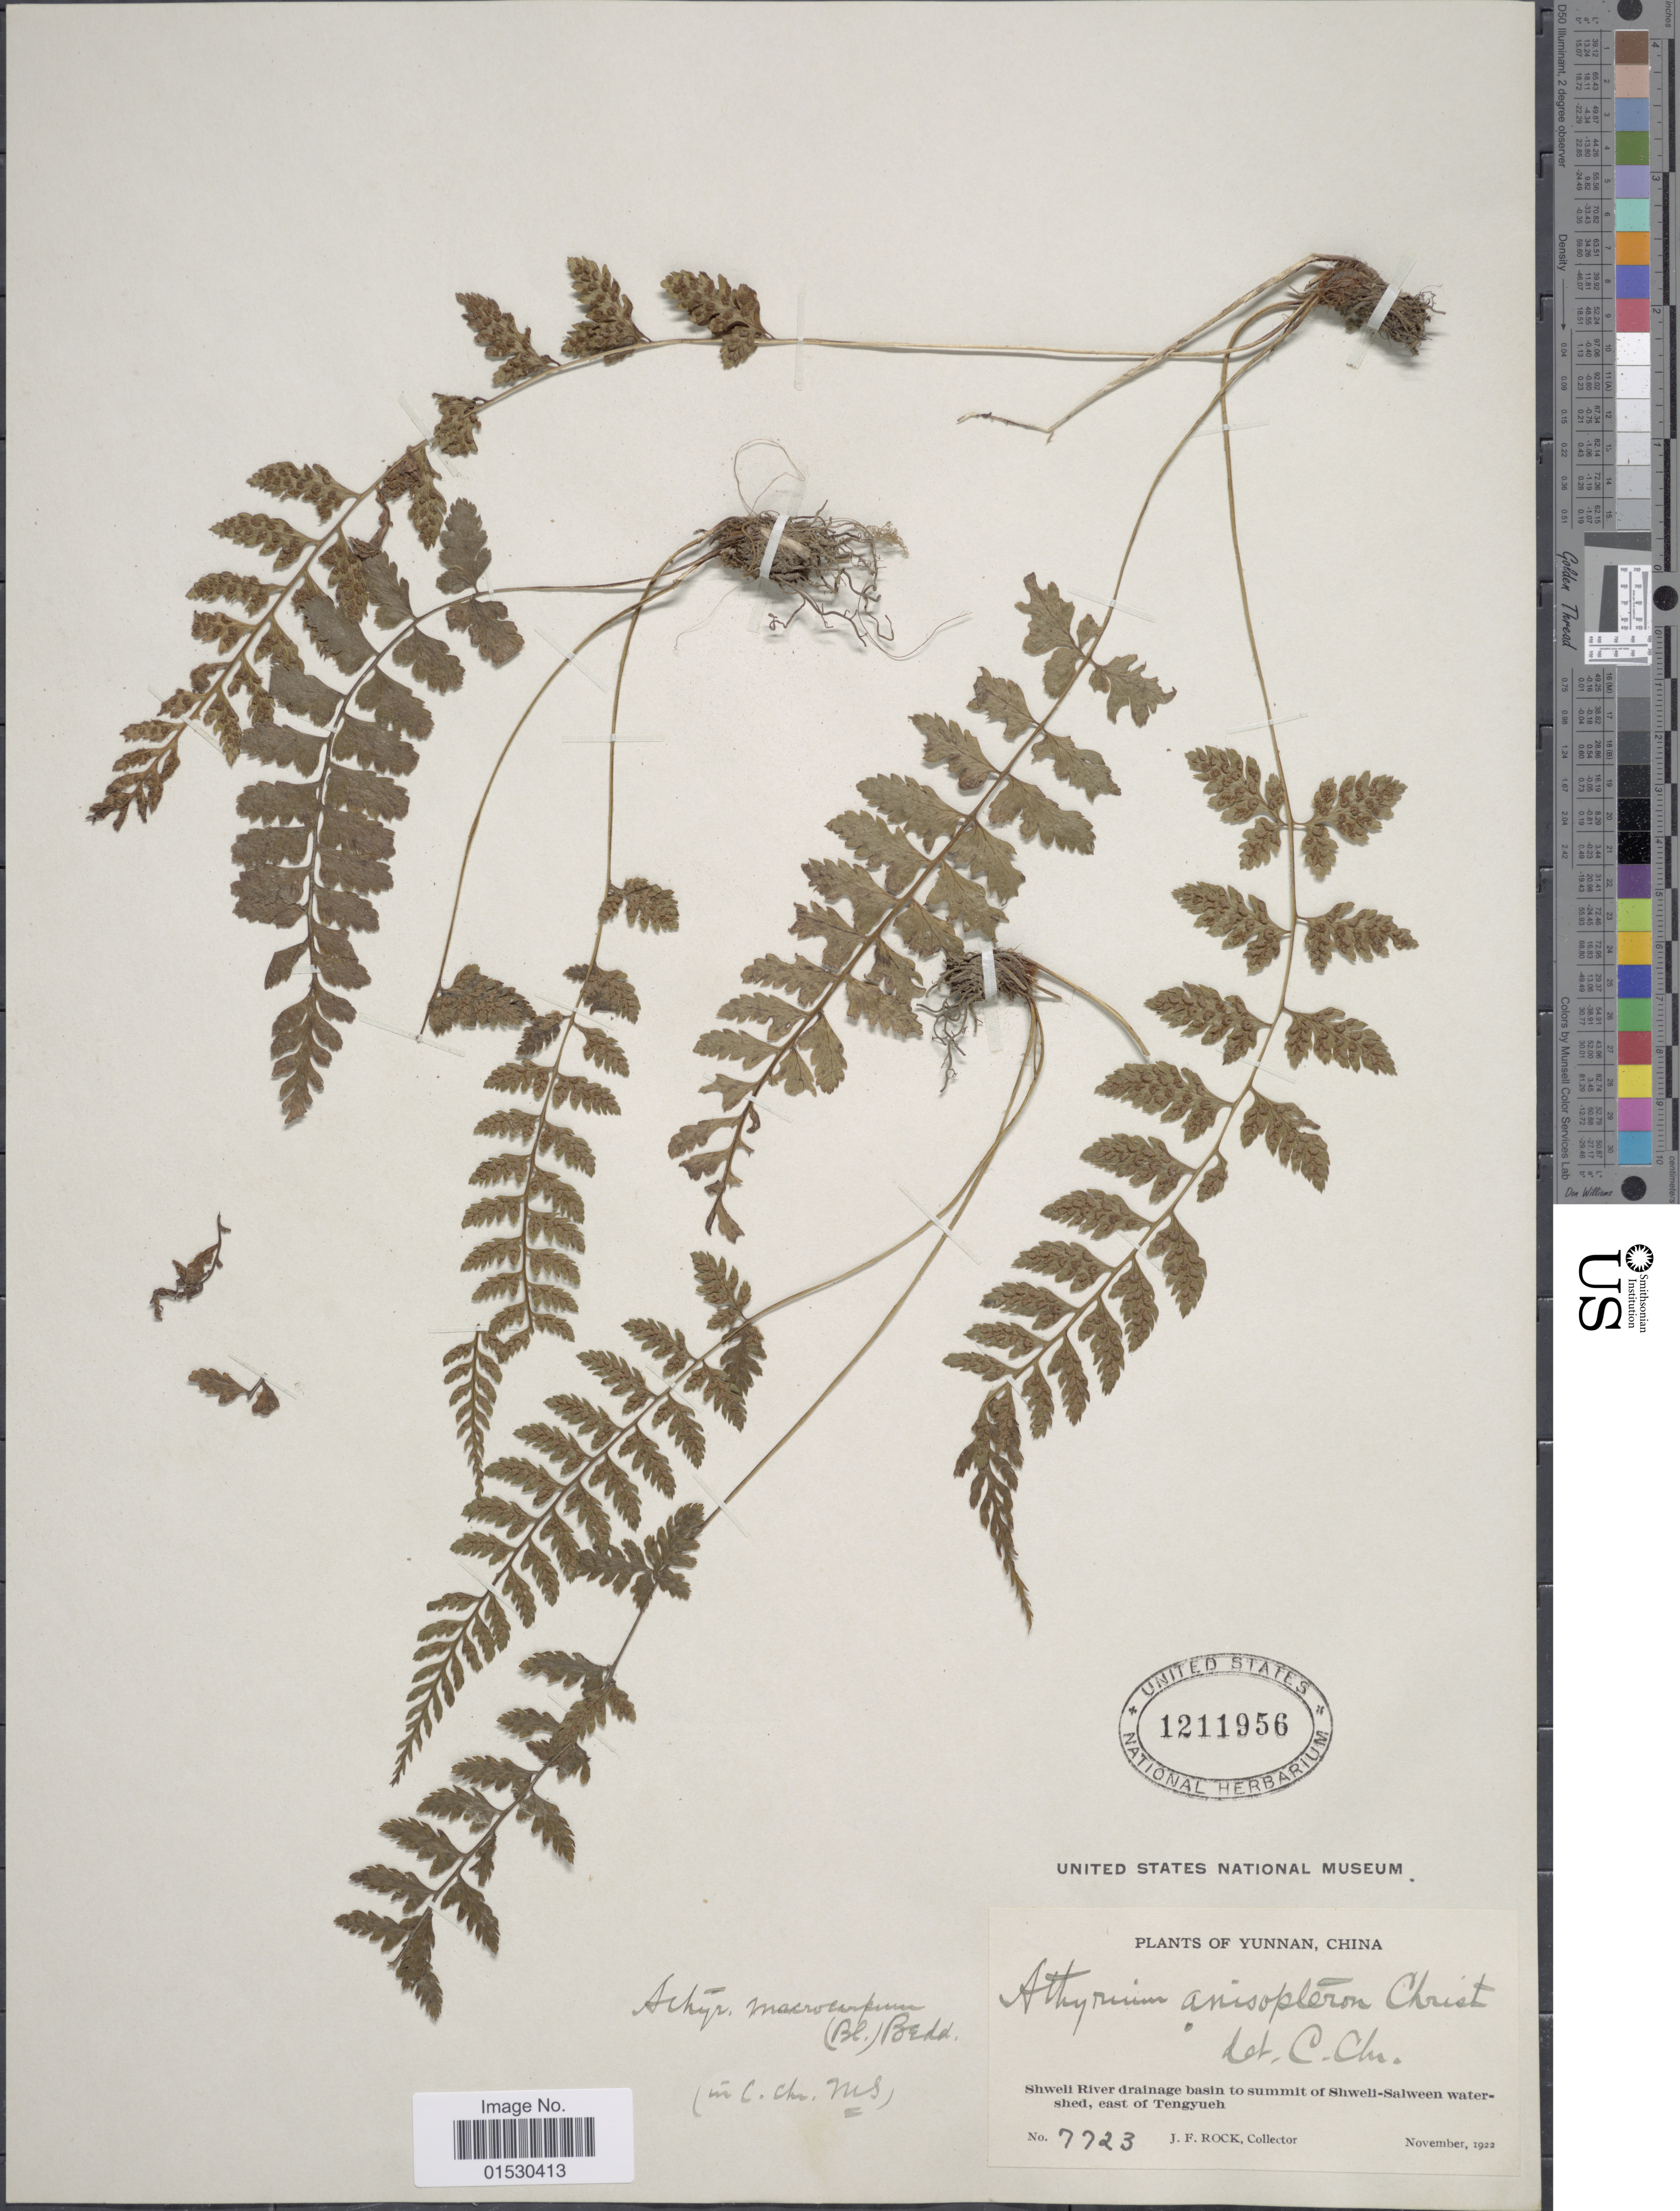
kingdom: Plantae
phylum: Tracheophyta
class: Polypodiopsida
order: Polypodiales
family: Athyriaceae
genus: Athyrium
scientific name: Athyrium anisopterum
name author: Christ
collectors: J. Rock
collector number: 7723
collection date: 1922-11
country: China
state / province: Yunnan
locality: Shweli River drainage basin to summit of Shweli - Salween watershed, east of Tengyueh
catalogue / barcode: US 1211956